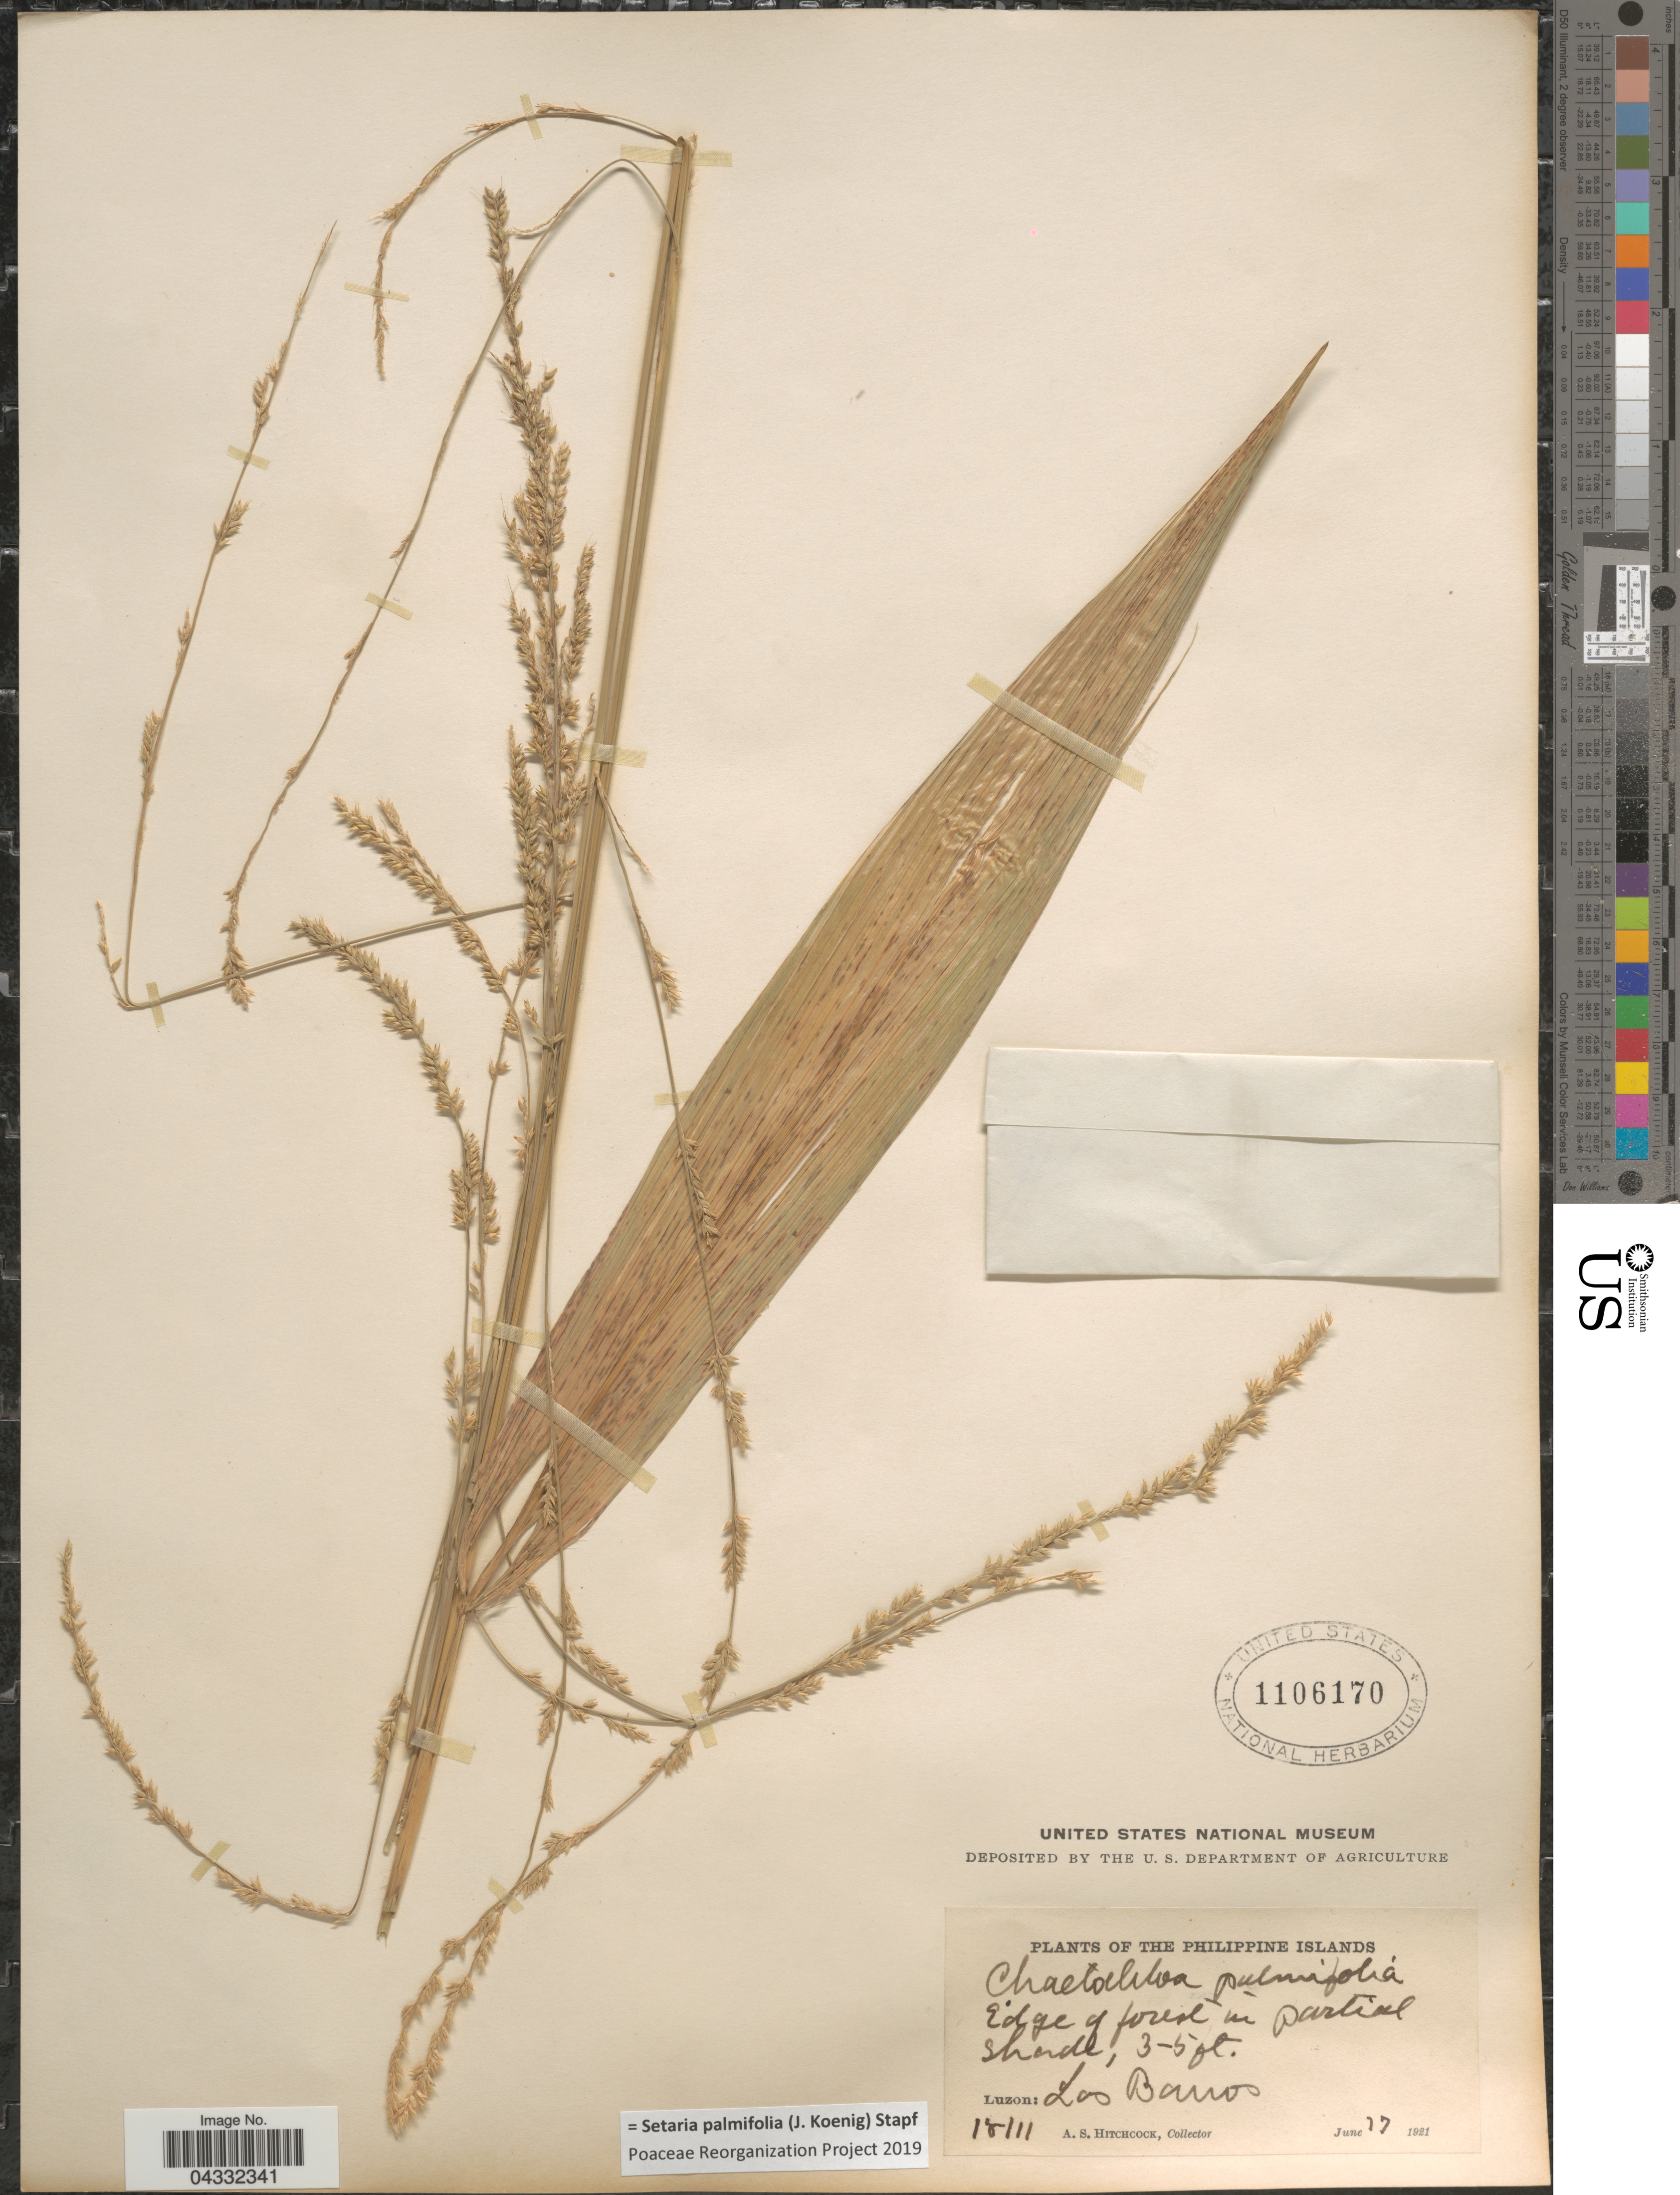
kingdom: Plantae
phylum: Tracheophyta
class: Liliopsida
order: Poales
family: Poaceae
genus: Setaria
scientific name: Setaria palmifolia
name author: (J. Koenig) Stapf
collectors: A. S. Hitchcock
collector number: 18111*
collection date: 1921-06-17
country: Philippines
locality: The Philippine Islands. Luzon: Los Banos.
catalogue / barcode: US 1106170